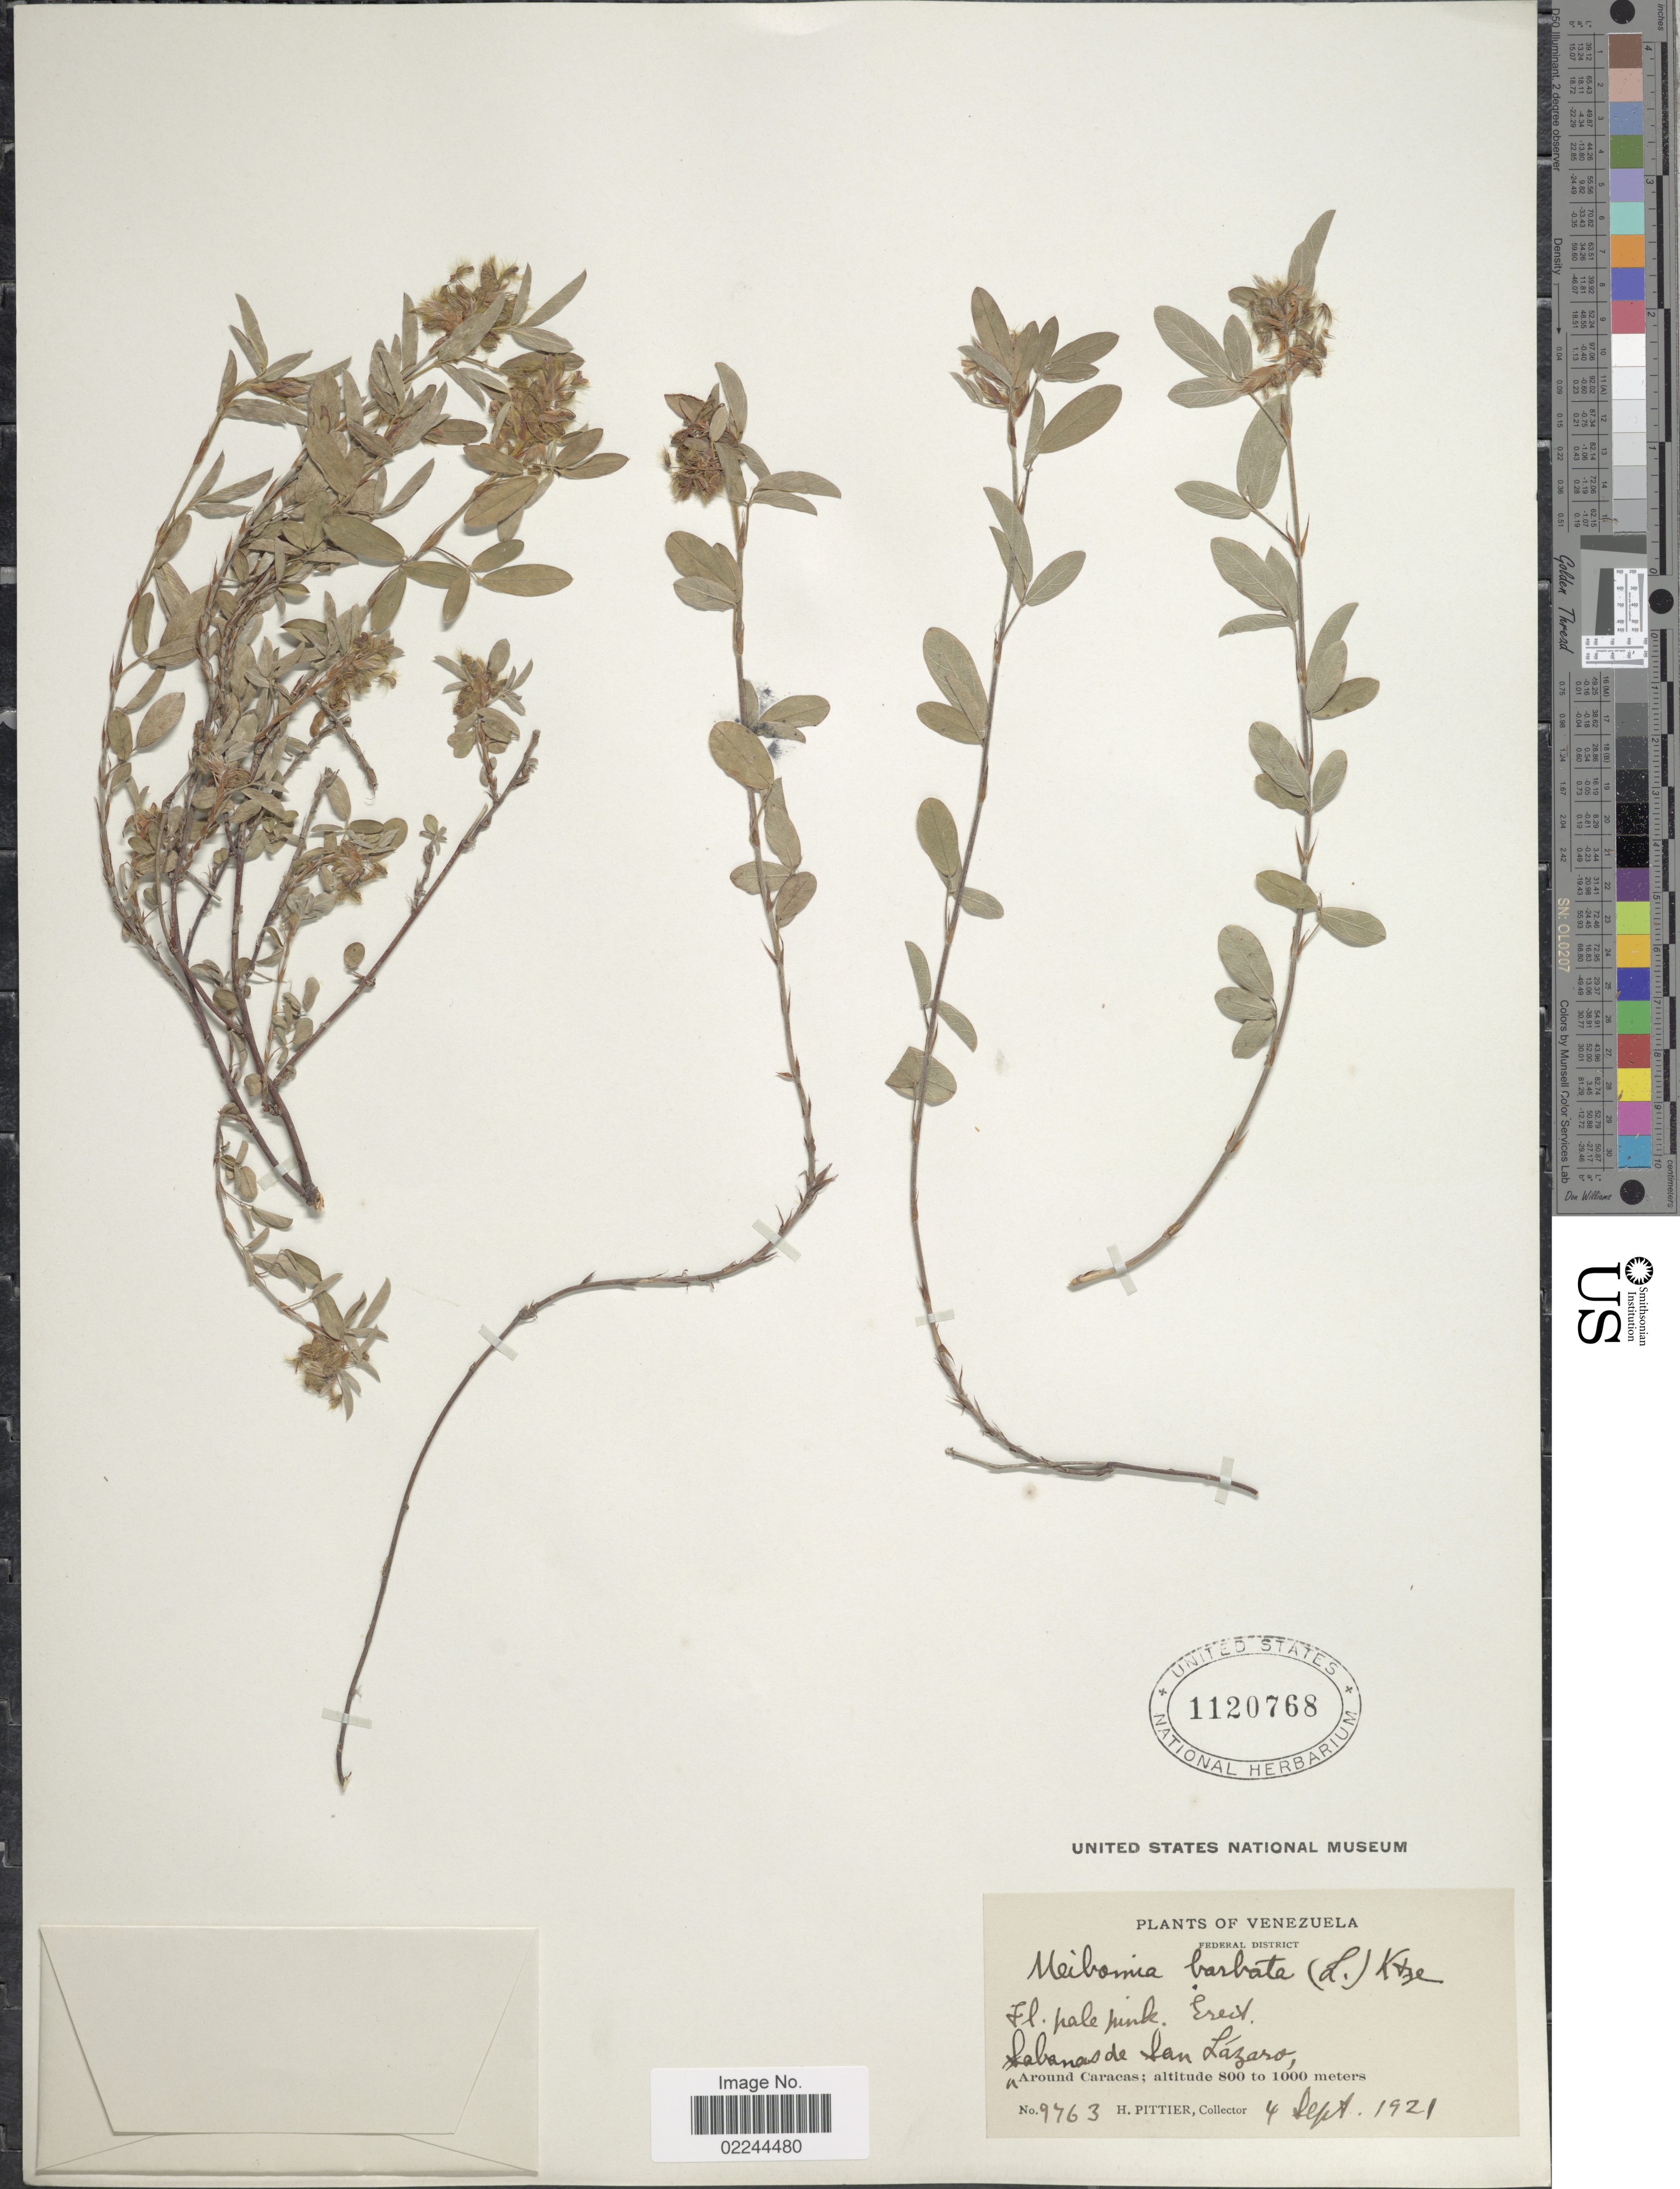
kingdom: Plantae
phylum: Tracheophyta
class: Magnoliopsida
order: Fabales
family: Fabaceae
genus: Grona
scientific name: Grona barbata var. barbata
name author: (L.) H. Ohashi & K. Ohashi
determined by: Strong, Mark T., (BOT), Smithsonian Institution - National Museum of Natural History (UNITED STATES)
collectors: H. F. Pittier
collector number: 9763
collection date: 1921-09-04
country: Venezuela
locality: Federal District. Sabanas de San Lazaro. Around Caracas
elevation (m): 800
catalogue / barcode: US 1120768